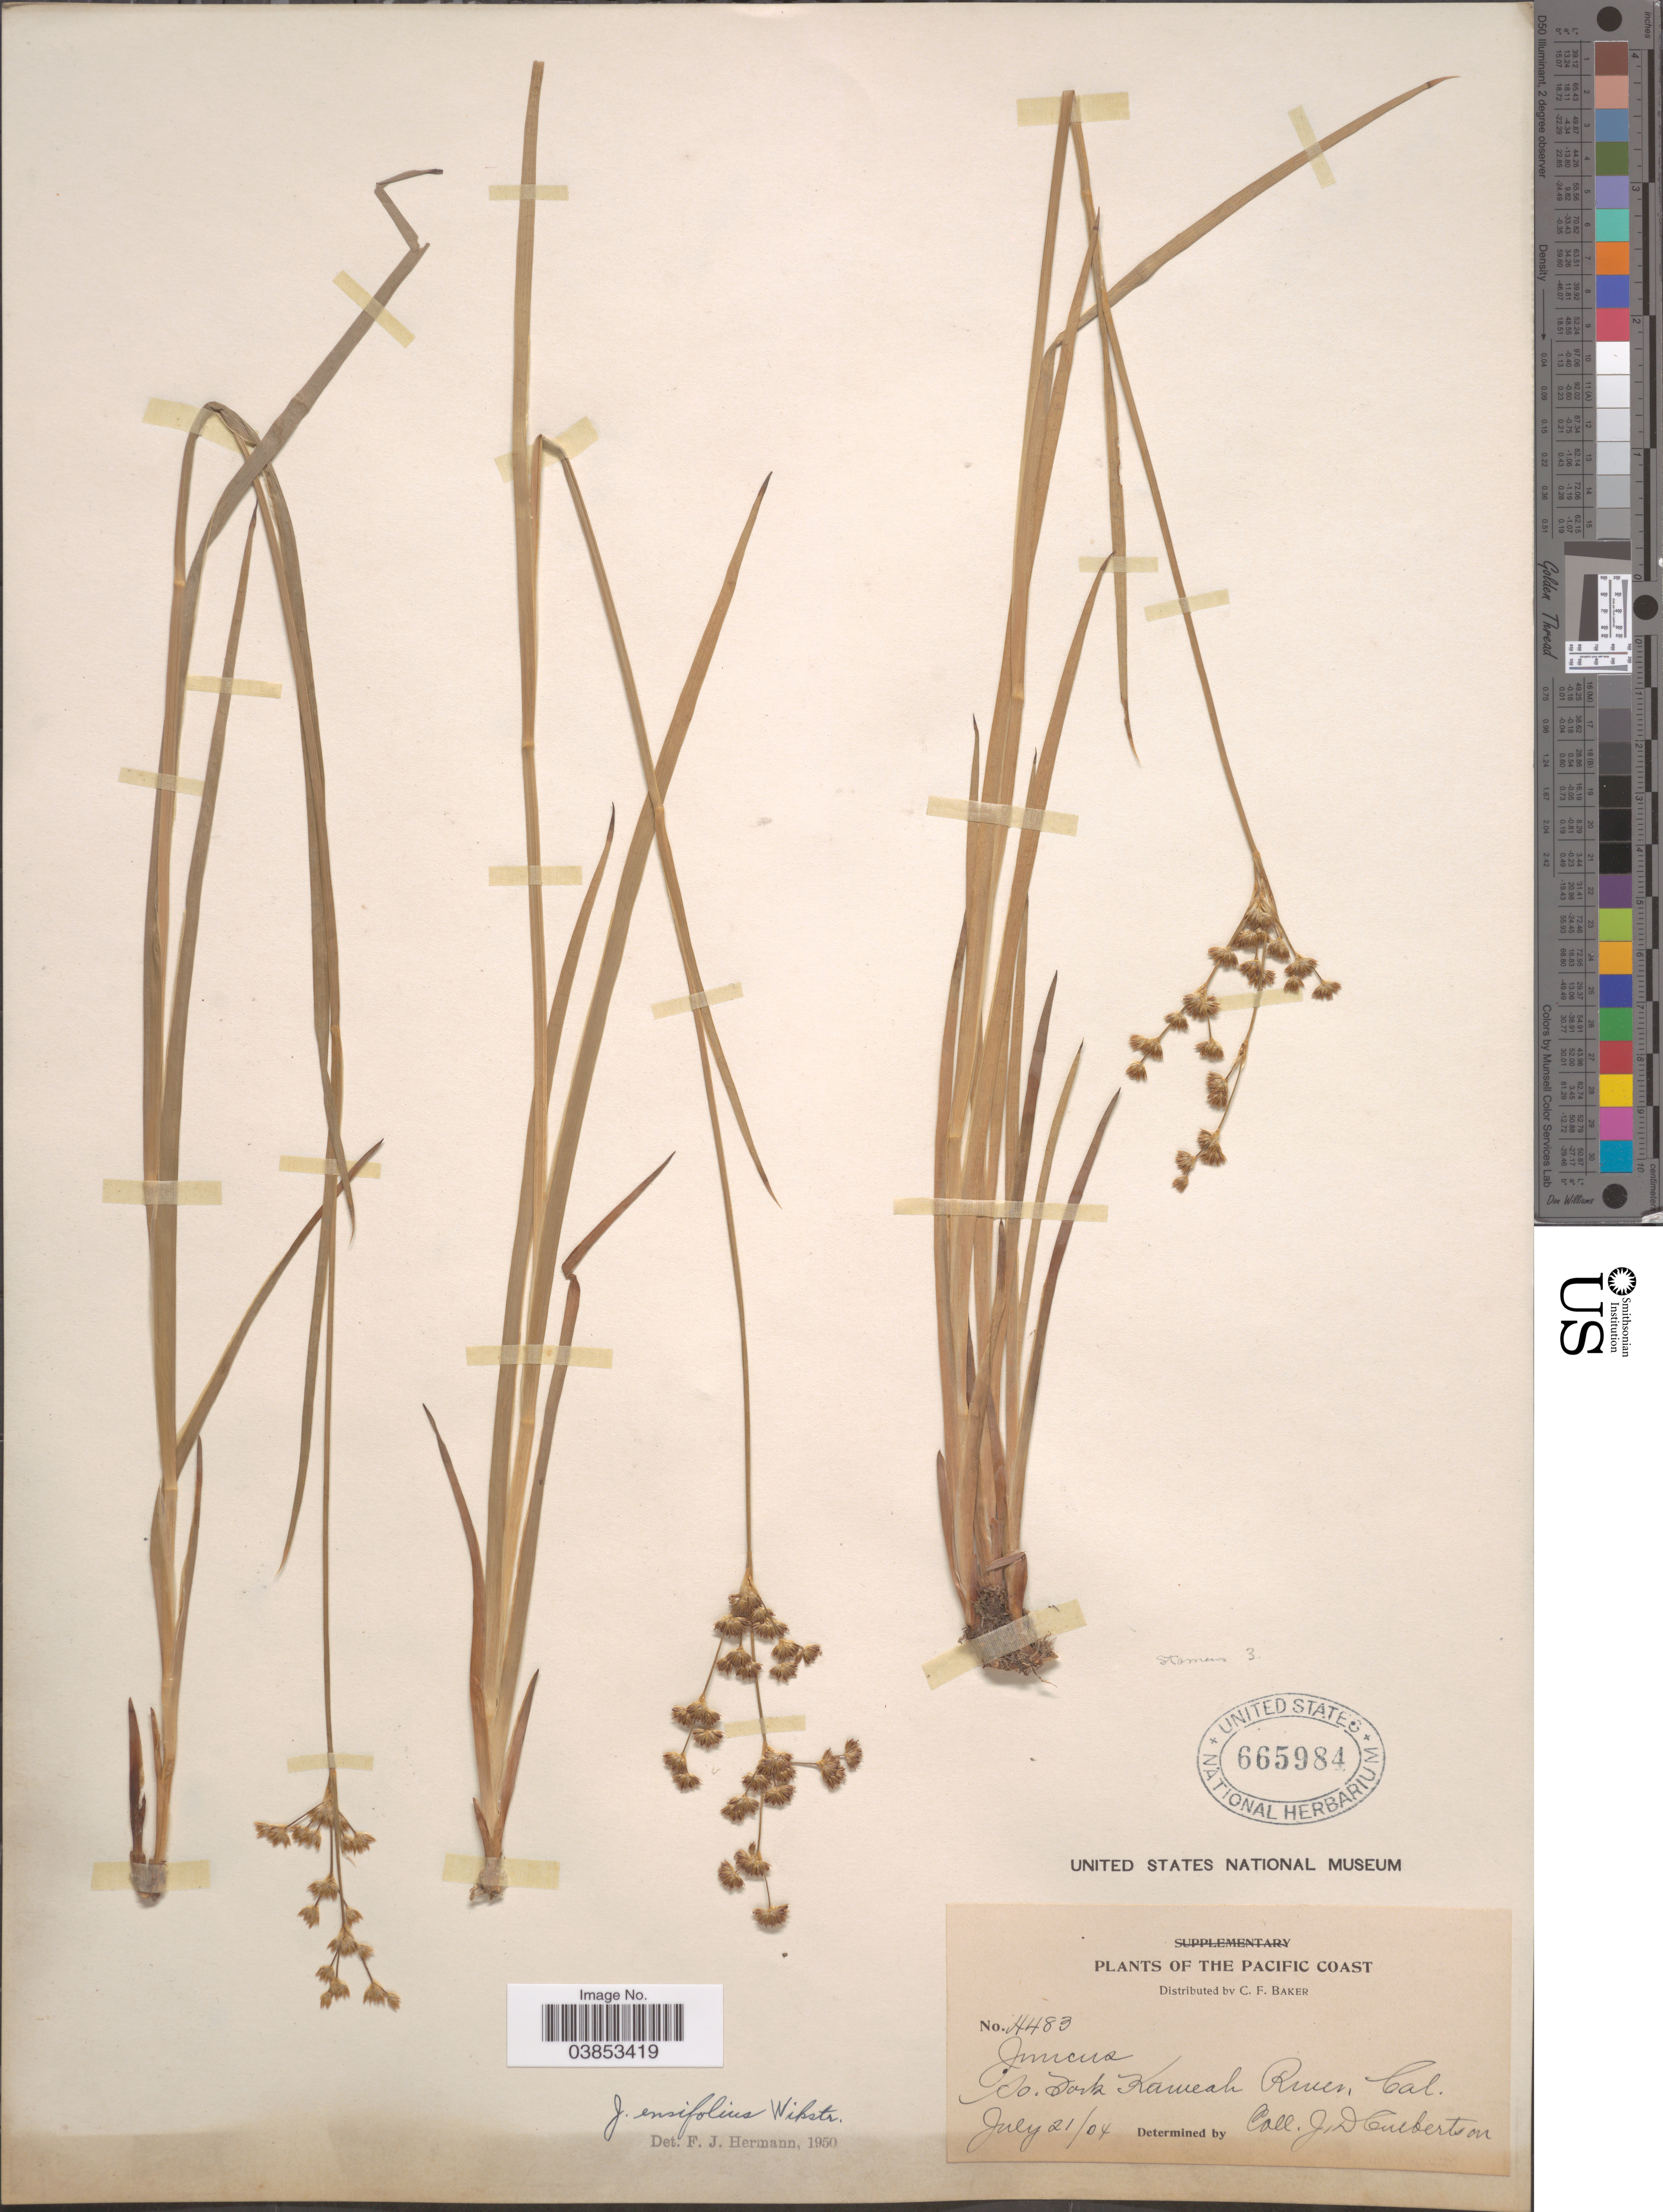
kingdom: Plantae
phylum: Tracheophyta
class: Liliopsida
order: Poales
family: Juncaceae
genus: Juncus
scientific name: Juncus ensifolius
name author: Wikstr.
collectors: J. Culbertson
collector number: H483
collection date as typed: Transcribed d/m/y: 21/7/4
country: United States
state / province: California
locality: The Pacific Coast. So. Fork Kaweah River.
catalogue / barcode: US 665984